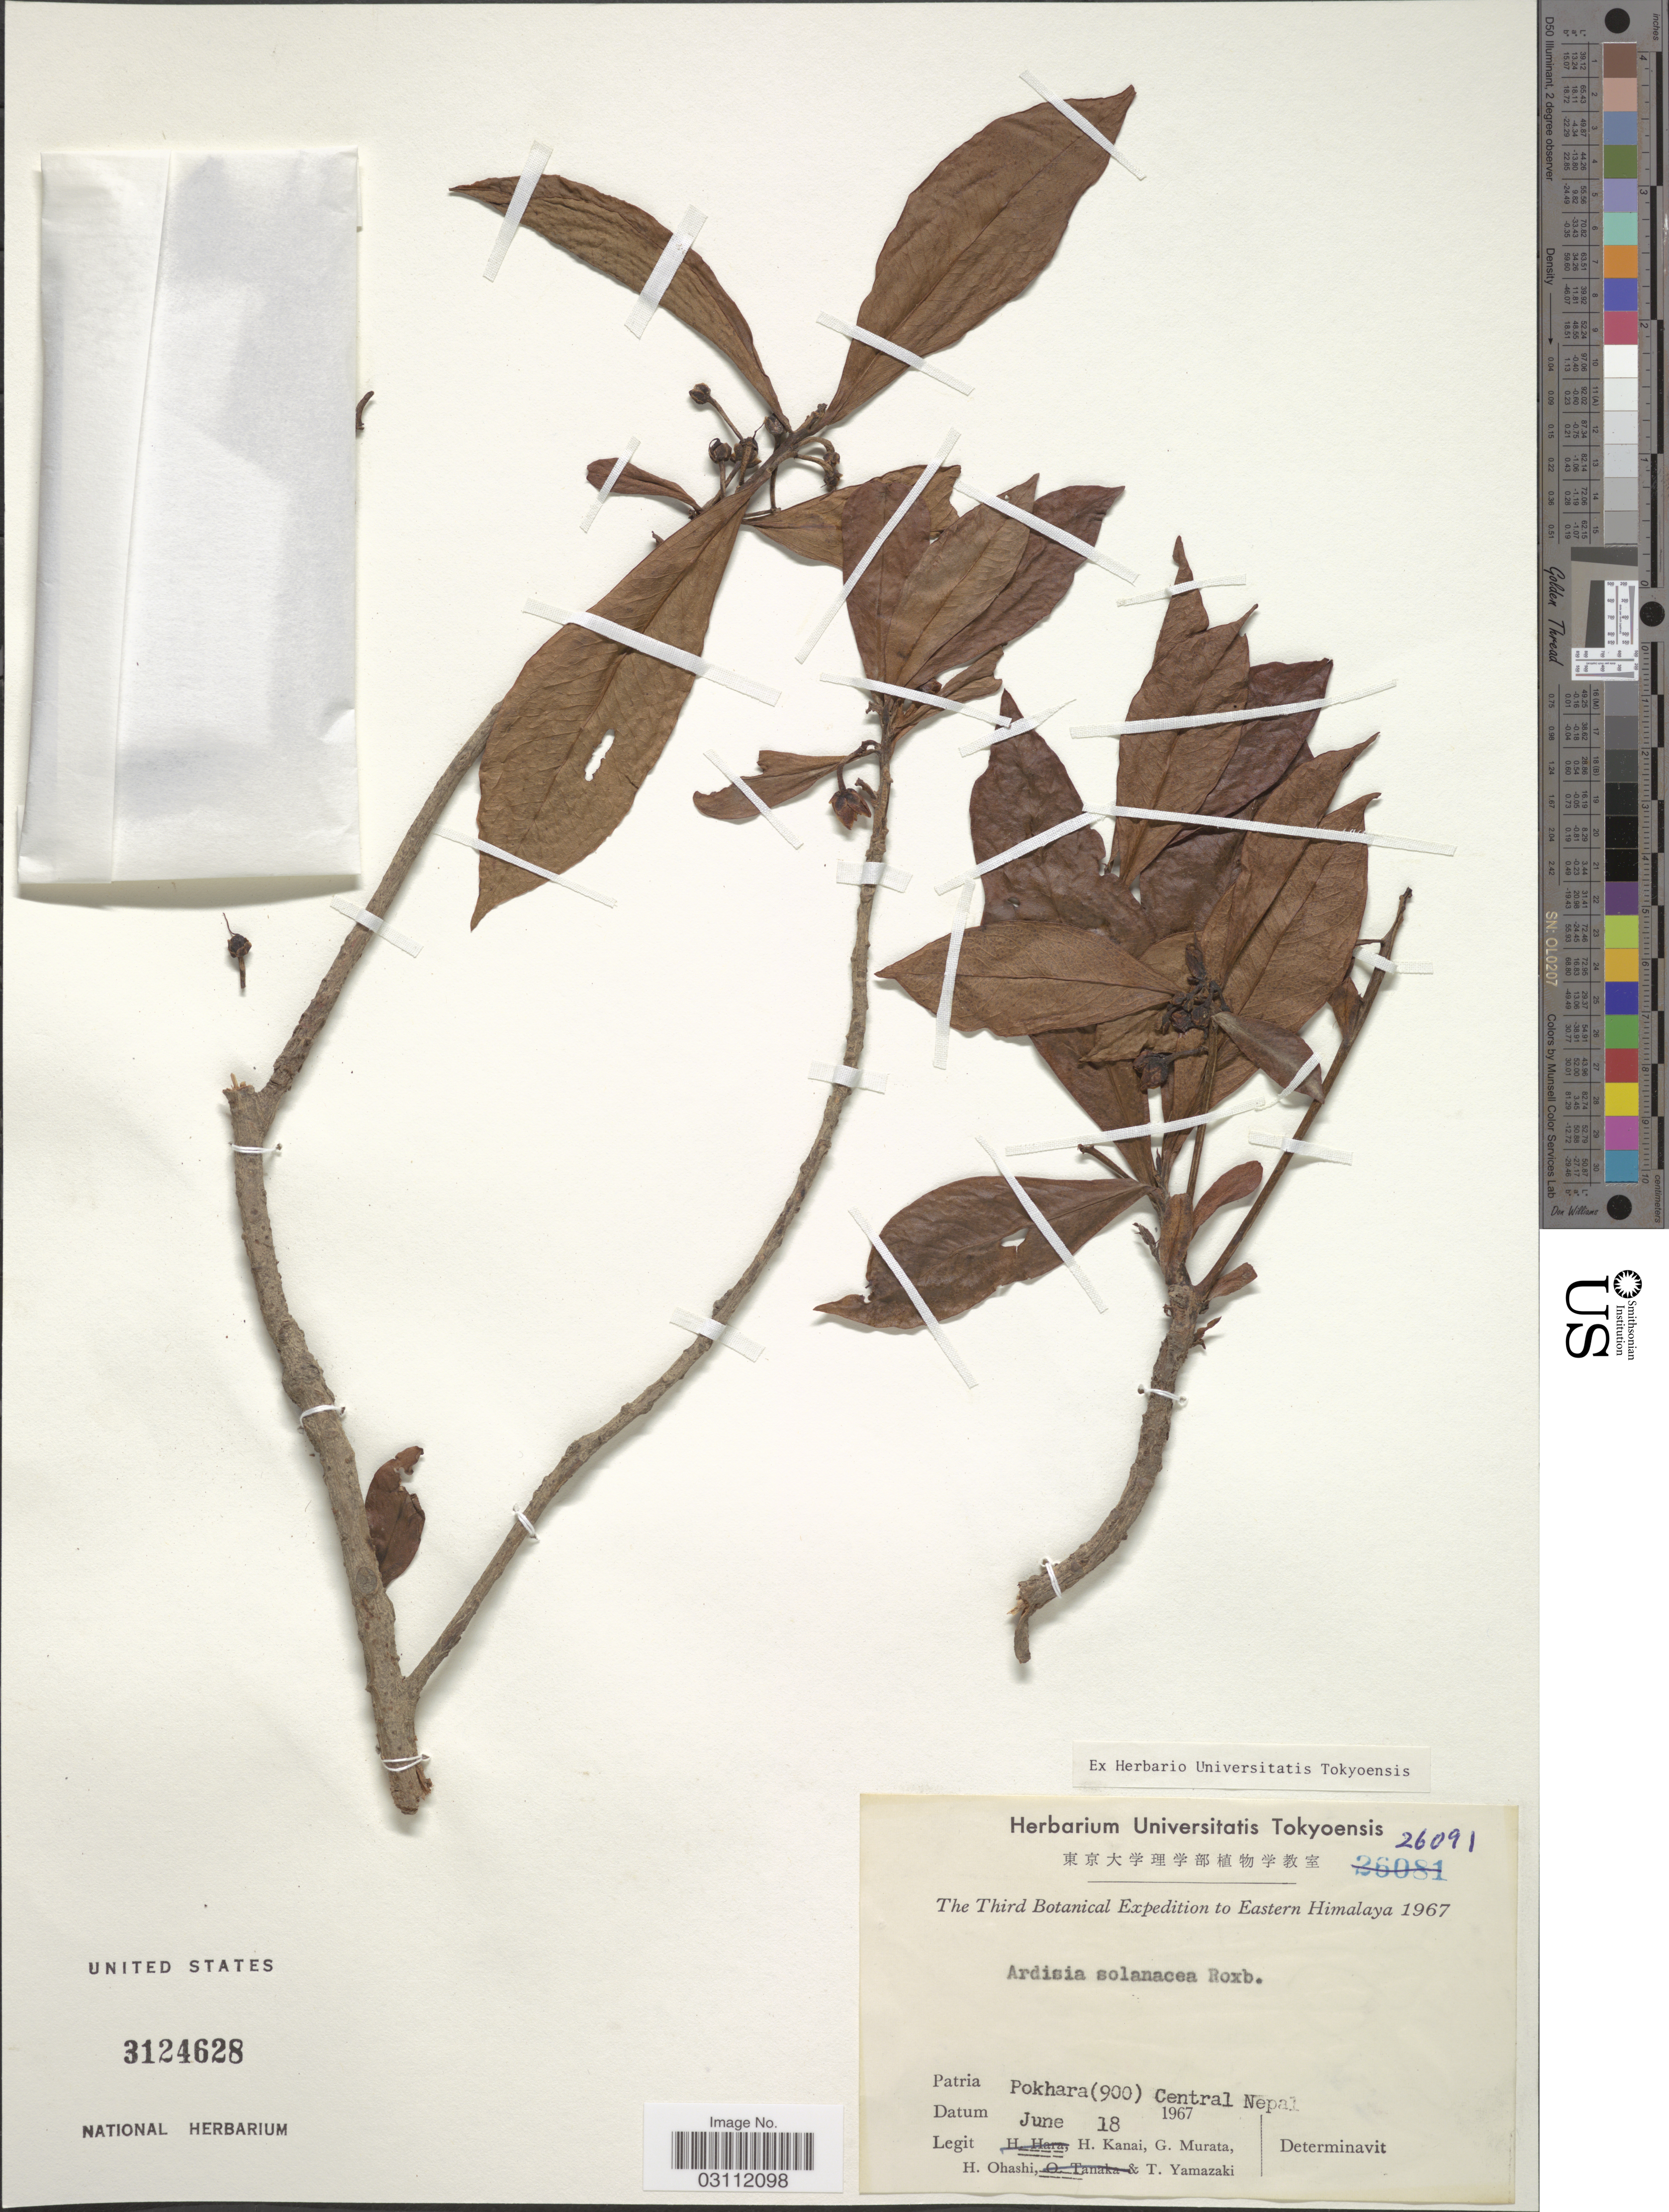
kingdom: Plantae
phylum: Tracheophyta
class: Magnoliopsida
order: Ericales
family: Primulaceae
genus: Ardisia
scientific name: Ardisia solanacea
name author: Roxb.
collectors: H. Kanai, G. Murata, H. Ohashi & T. Yamazaki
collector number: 26091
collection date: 1967-06-18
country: Nepal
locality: Pokhara, Central Nepal.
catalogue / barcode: US 3124628